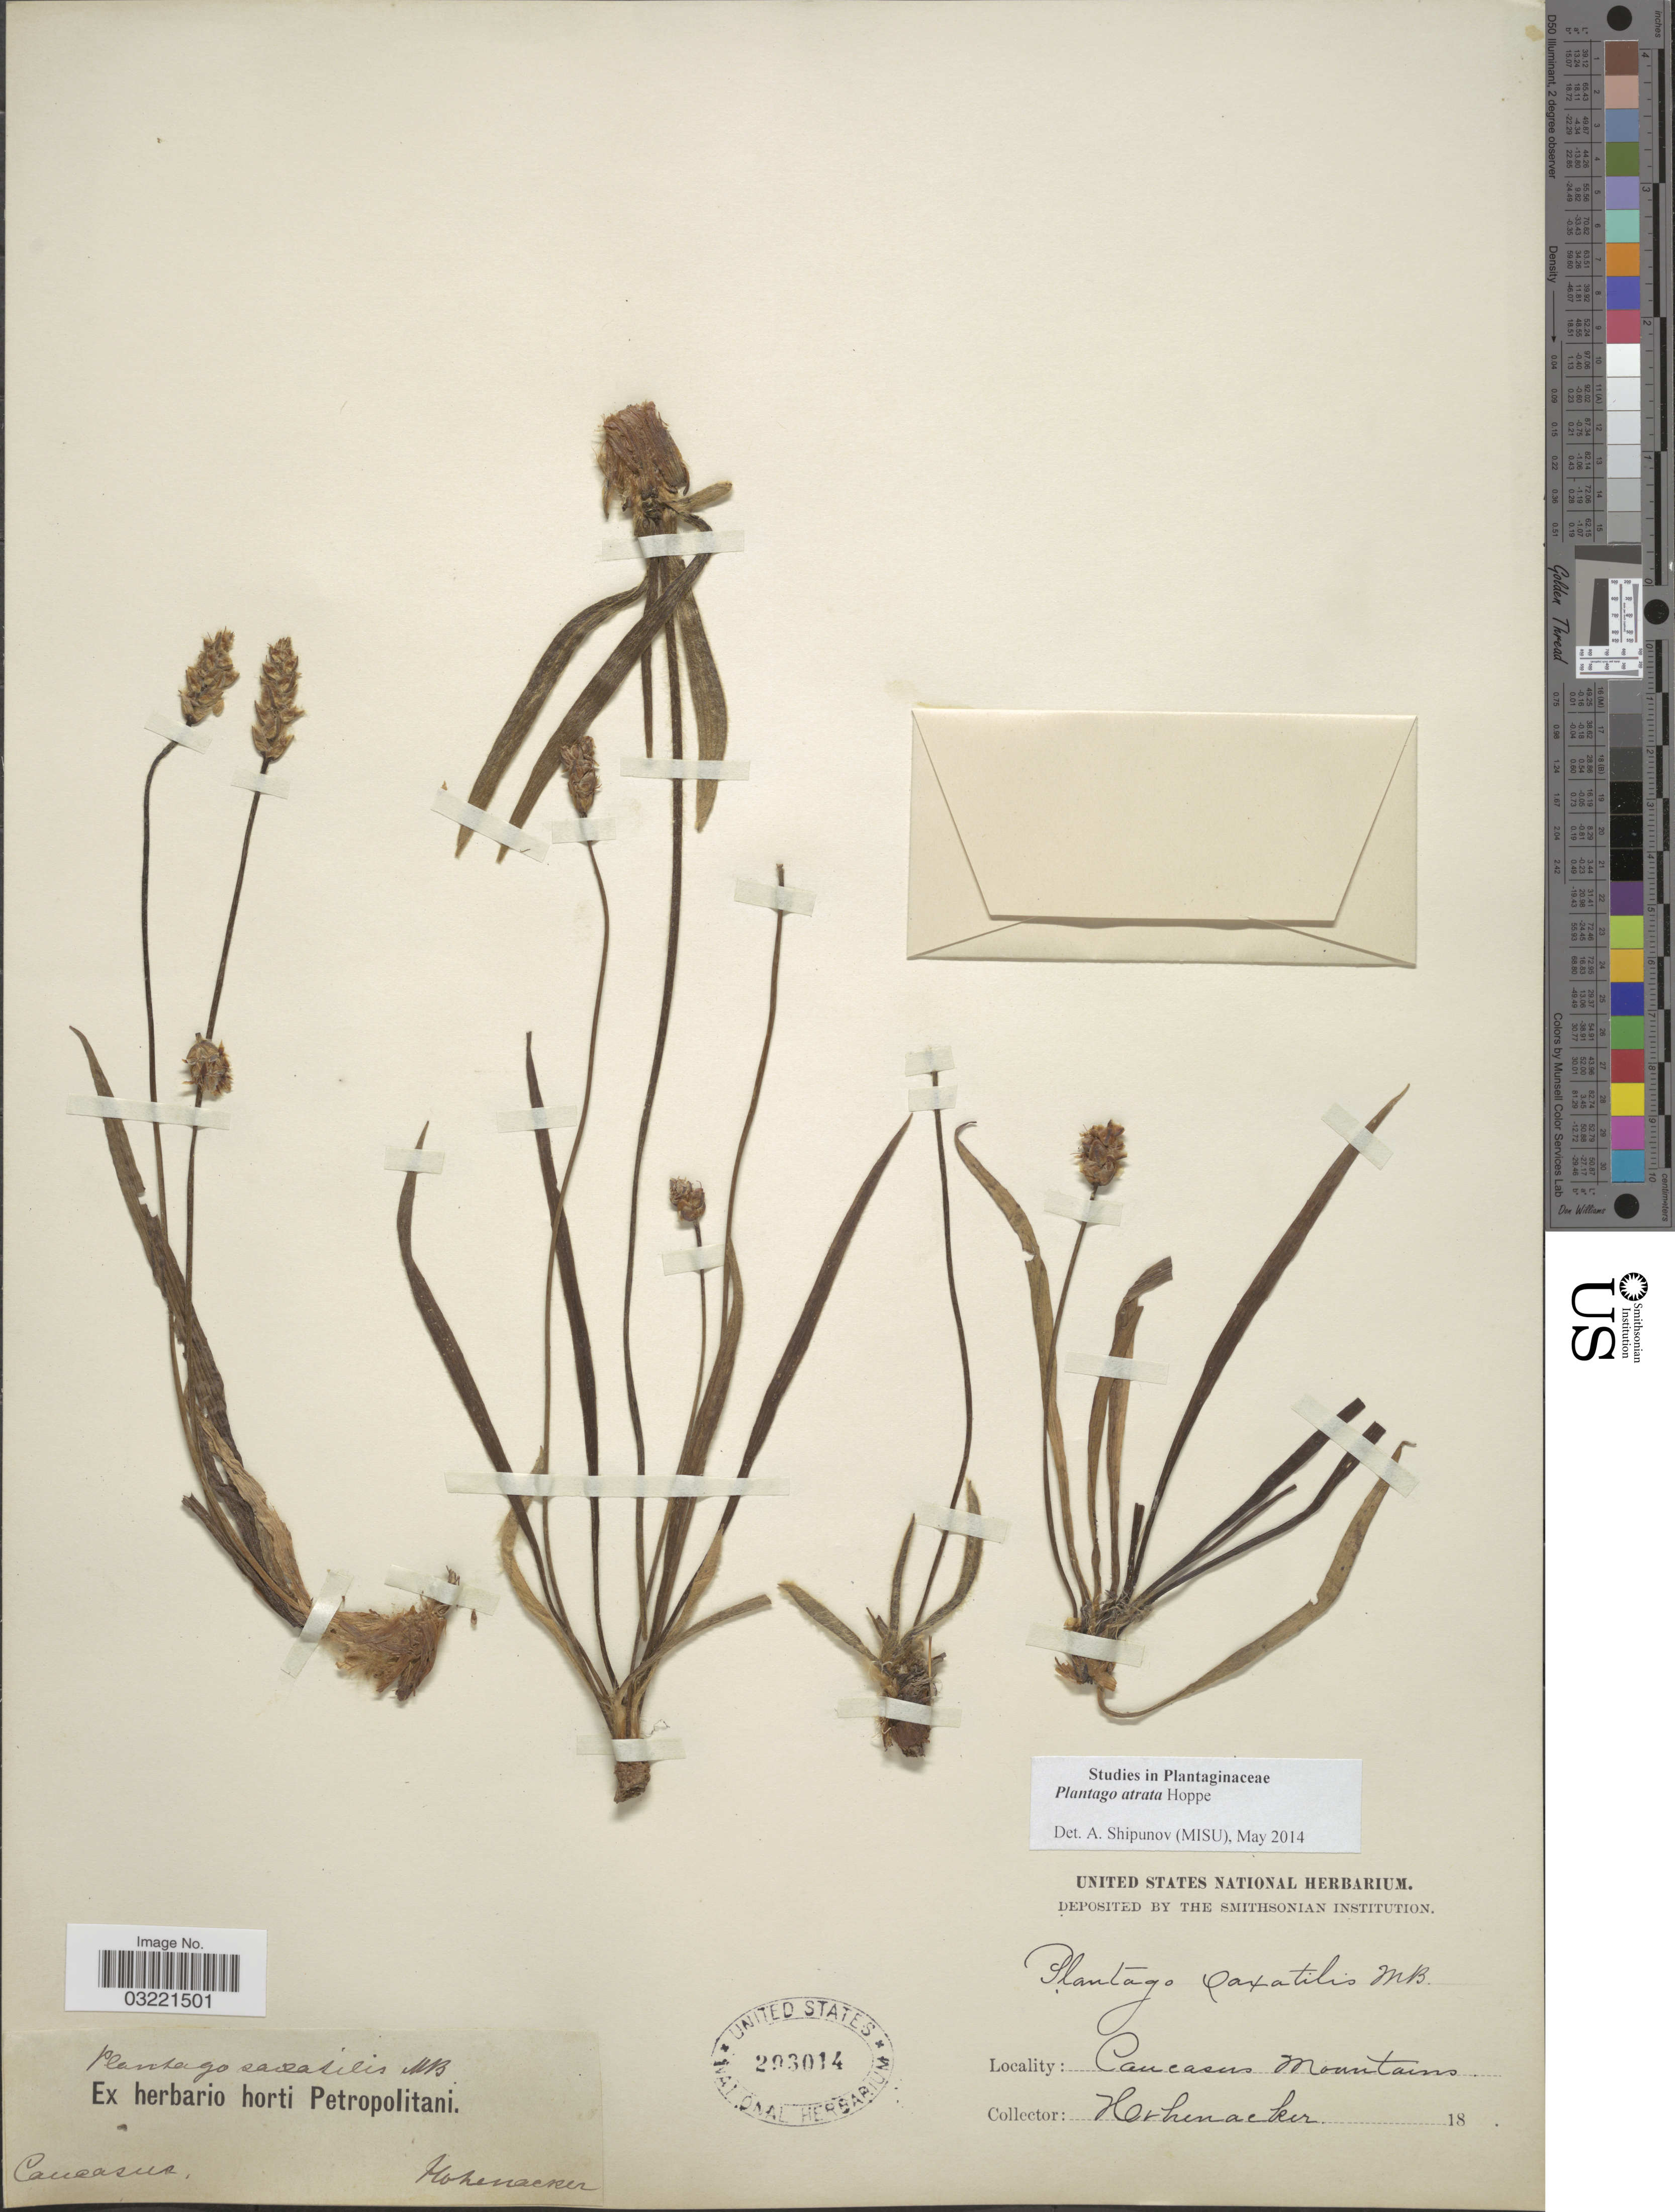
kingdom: Plantae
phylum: Tracheophyta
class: Magnoliopsida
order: Lamiales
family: Plantaginaceae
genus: Plantago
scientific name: Plantago atrata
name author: Hoppe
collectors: Hohenacker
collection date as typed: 18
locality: Caucasus Mountains. Caucasus.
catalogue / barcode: US 293014